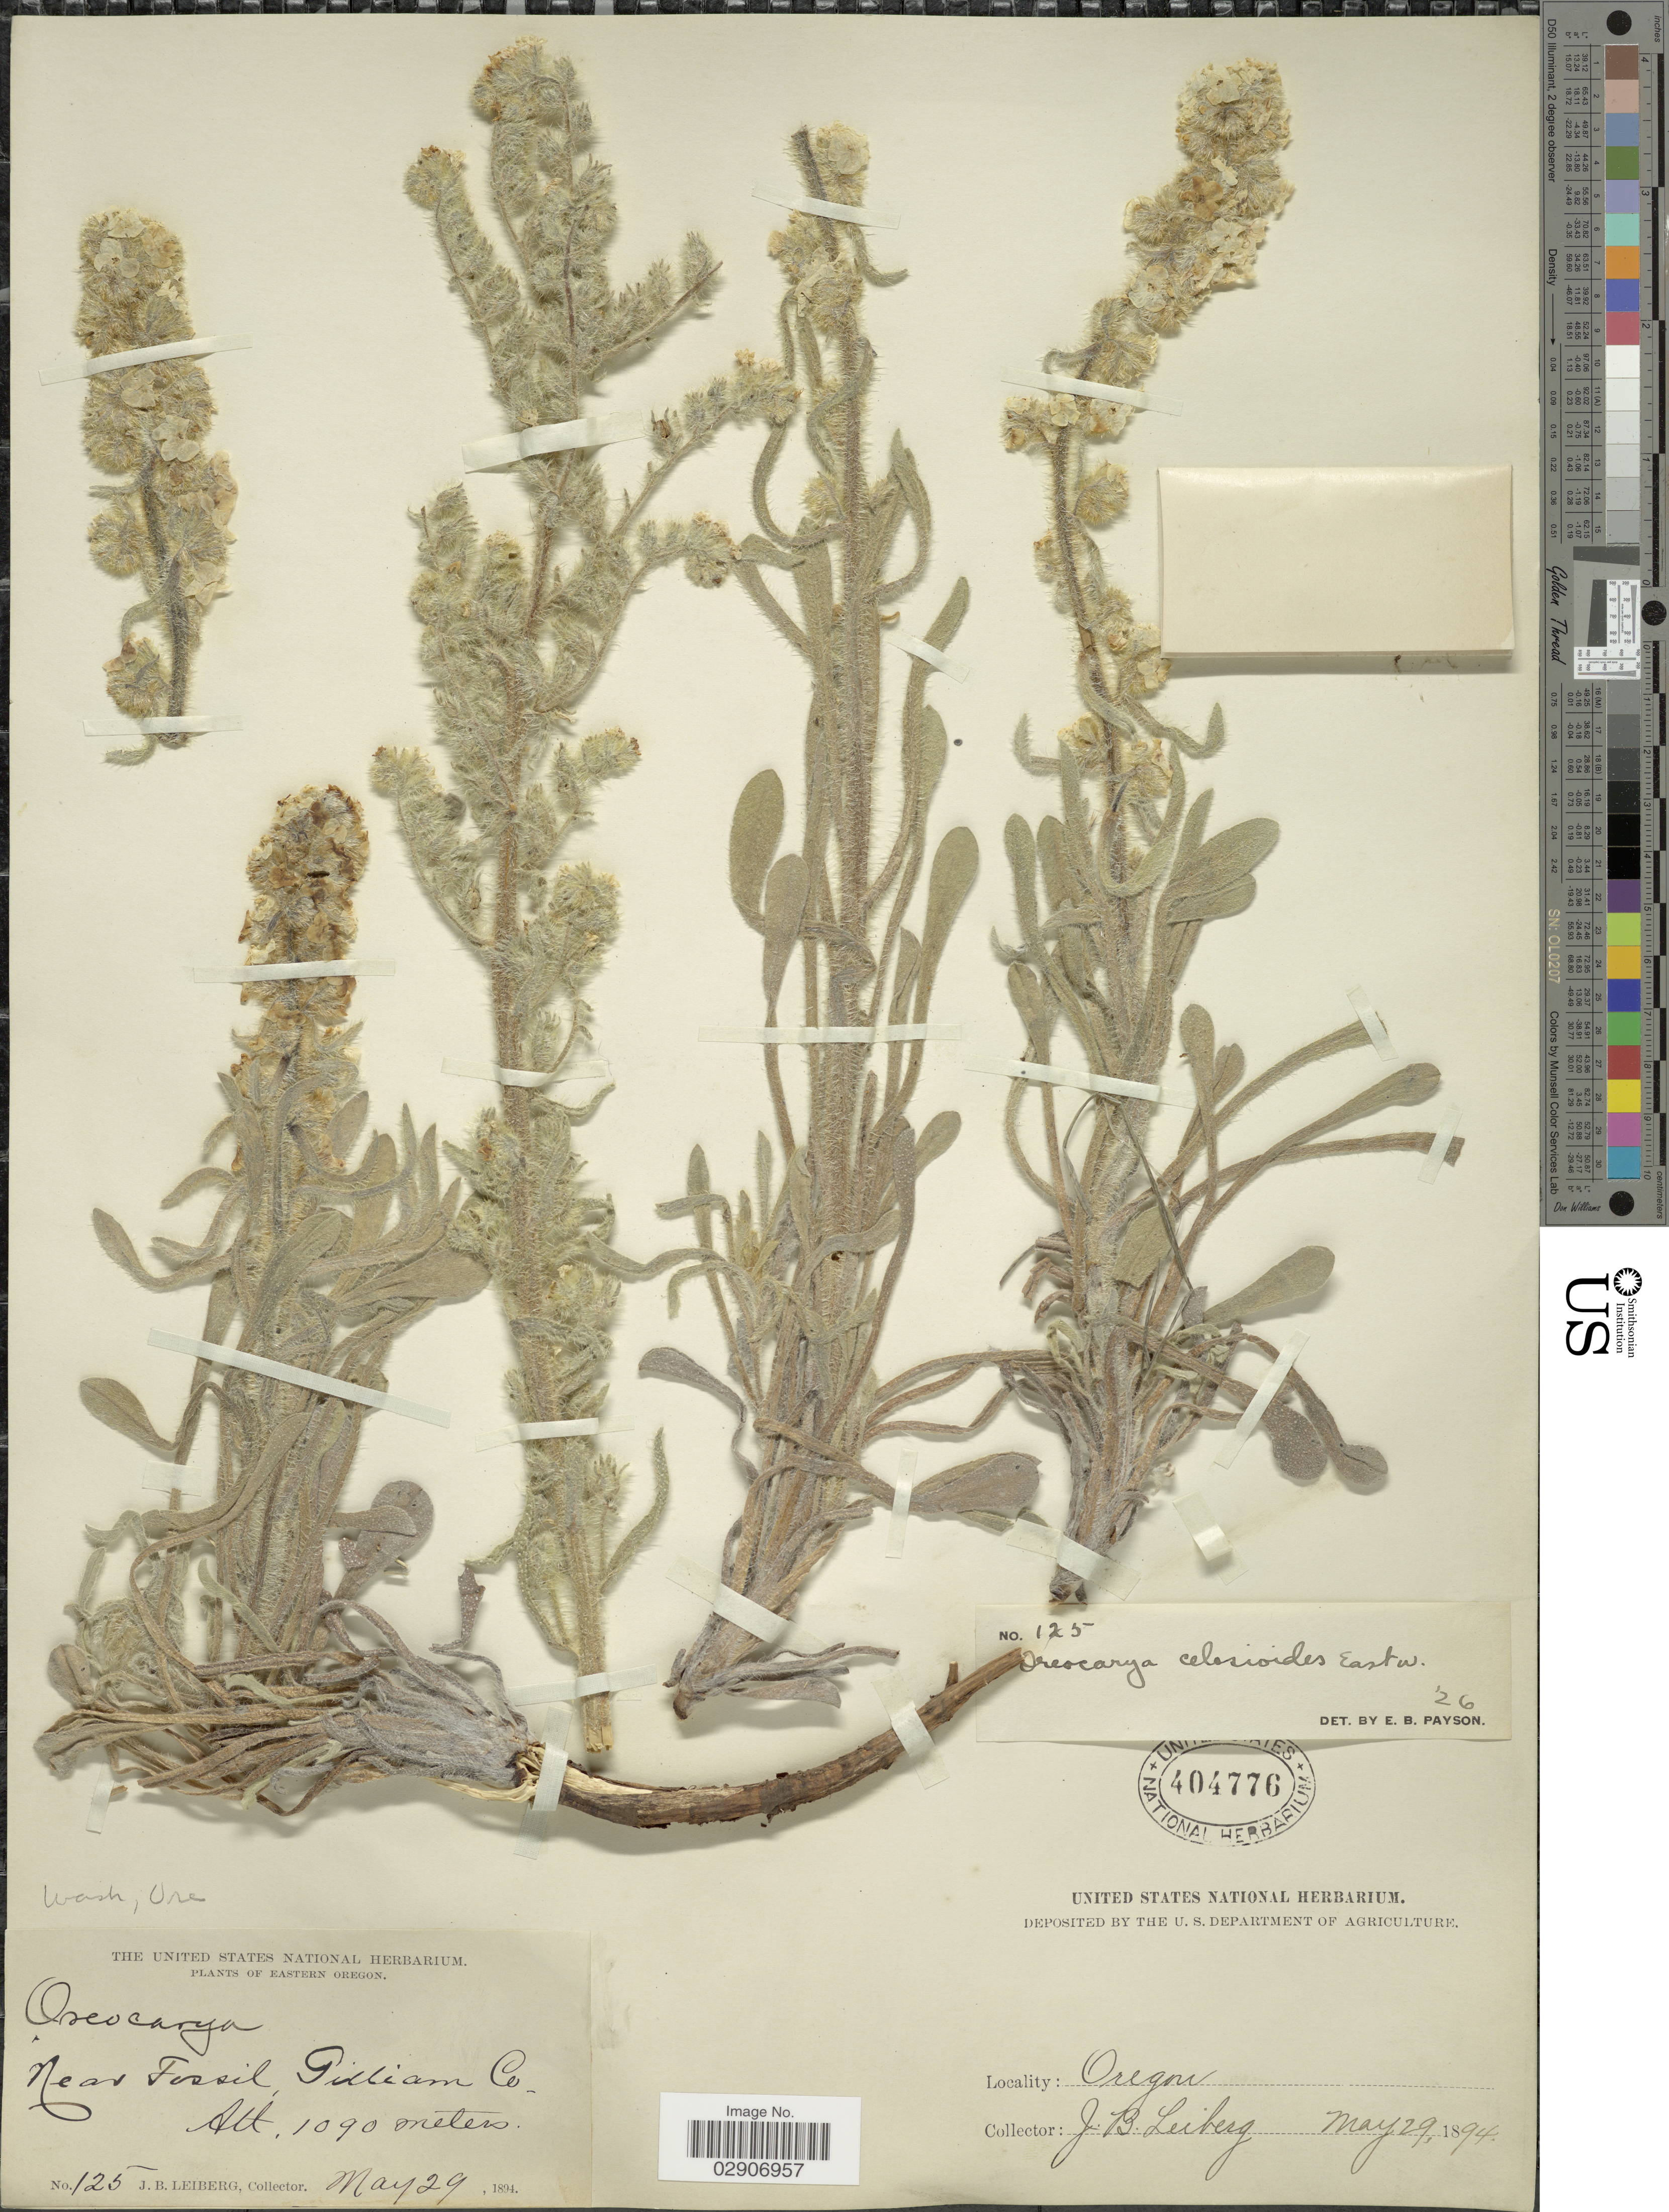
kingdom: Plantae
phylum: Tracheophyta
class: Magnoliopsida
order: Boraginales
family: Boraginaceae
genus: Cryptantha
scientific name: Cryptantha celosioides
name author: (Eastw.) Payson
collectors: J. B. Leiberg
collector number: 125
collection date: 1894-05-29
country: United States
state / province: Oregon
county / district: Gilliam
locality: Eastern Oregon. Near Fossil, Gilliam Co.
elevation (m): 1090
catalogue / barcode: US 404776